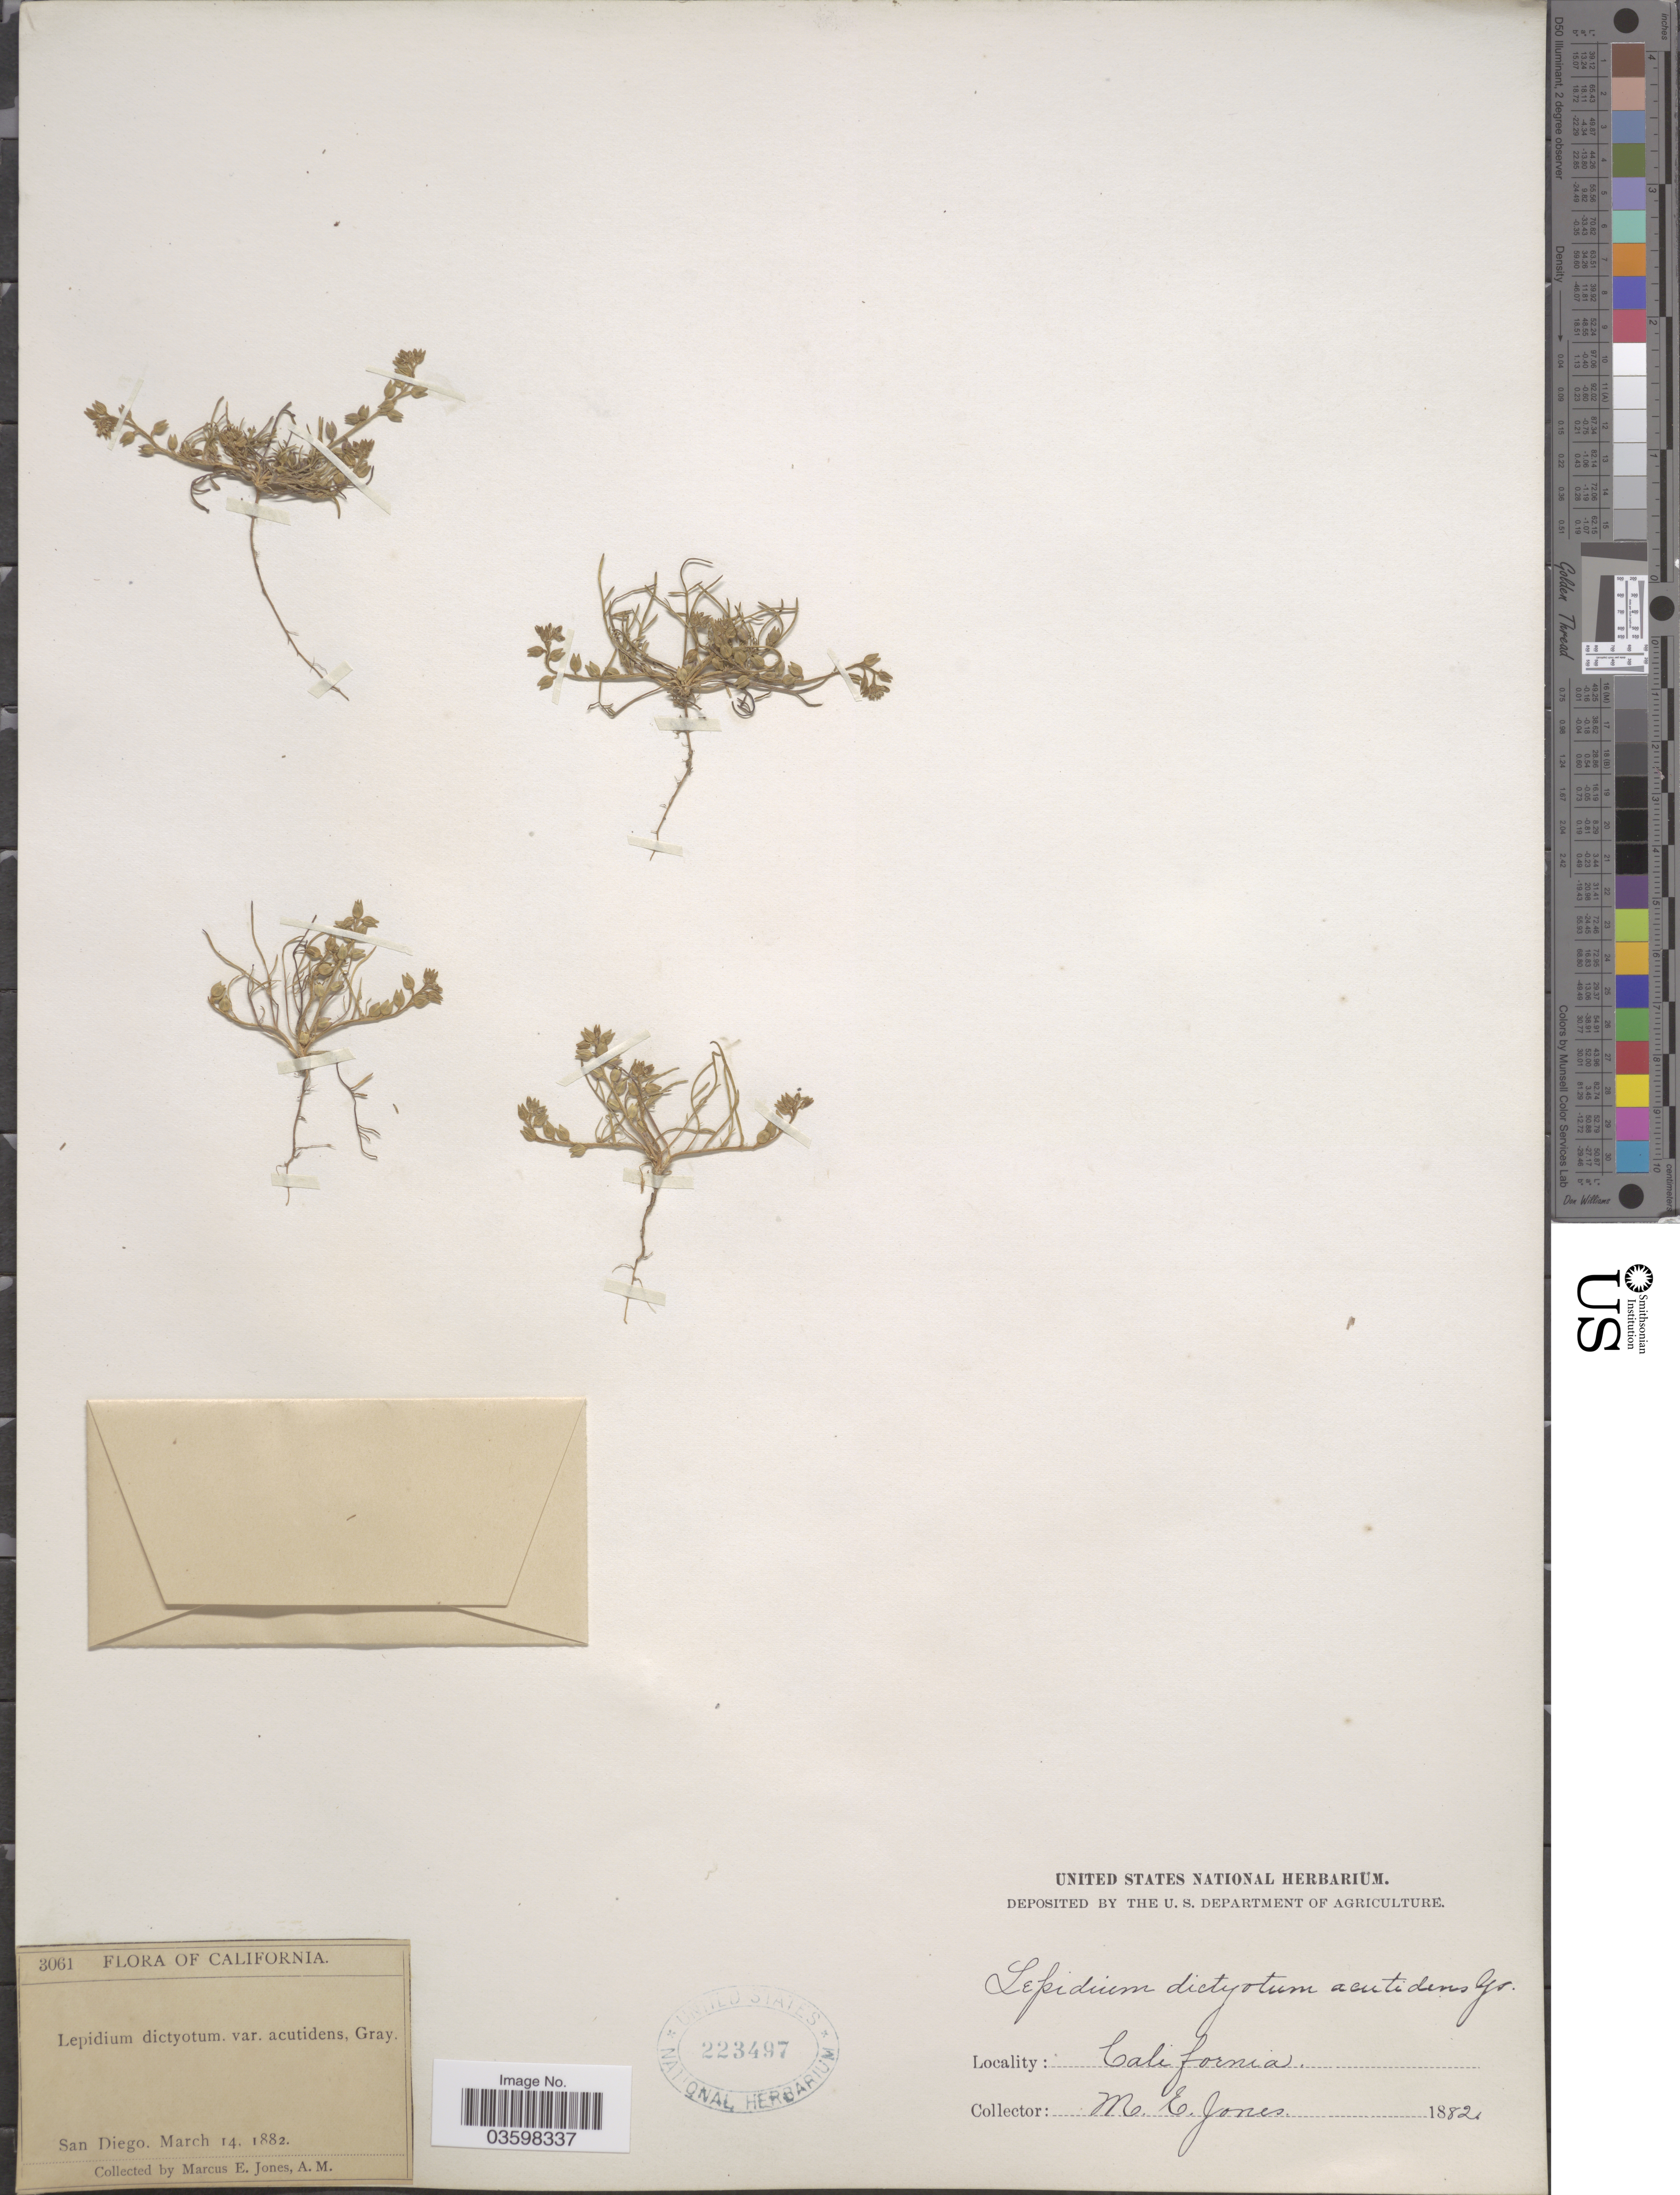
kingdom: Plantae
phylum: Tracheophyta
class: Magnoliopsida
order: Brassicales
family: Brassicaceae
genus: Lepidium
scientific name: Lepidium dictyotum var. acutidens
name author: A. Gray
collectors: M. E. Jones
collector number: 3061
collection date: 1882-03-14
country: United States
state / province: California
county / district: San Diego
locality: San Diego.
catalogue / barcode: US 223497